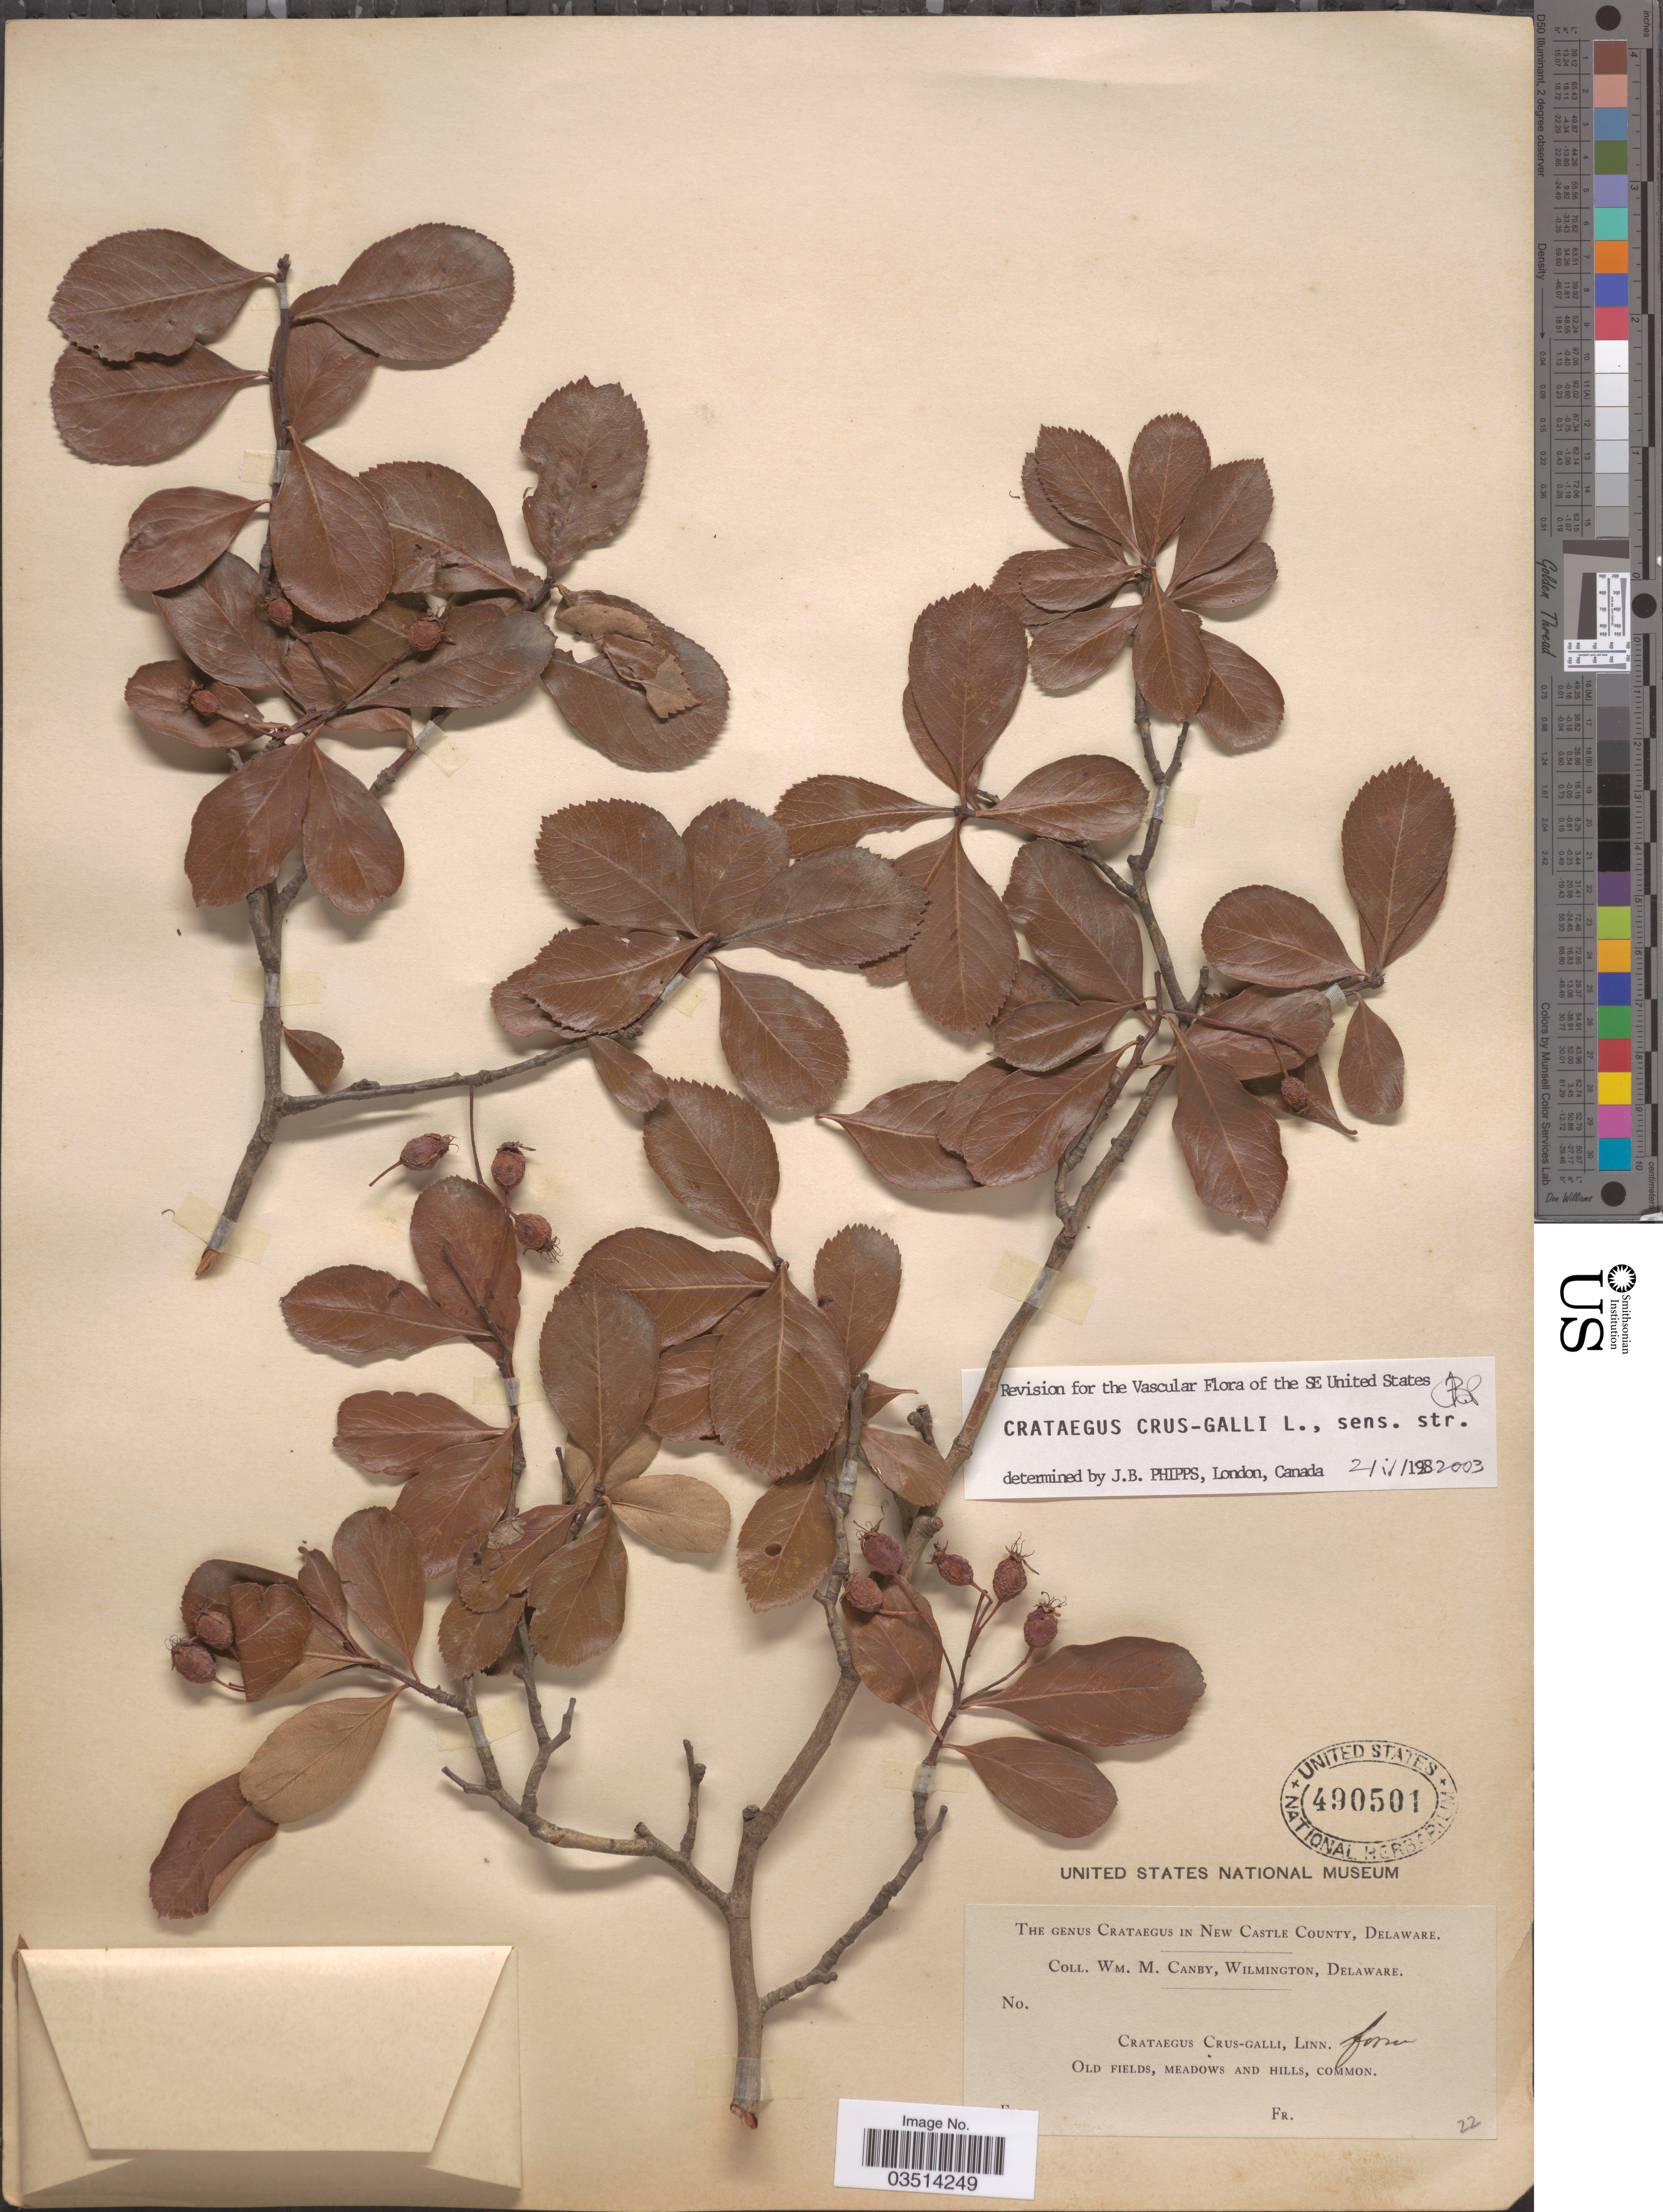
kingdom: Plantae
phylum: Tracheophyta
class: Magnoliopsida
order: Rosales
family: Rosaceae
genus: Crataegus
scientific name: Crataegus crus-galli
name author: L.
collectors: W. M. Canby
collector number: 22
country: United States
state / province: Delaware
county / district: New Castle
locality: New Castle County. [unsure placement] Old fields, meadows and hills.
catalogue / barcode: US 490501